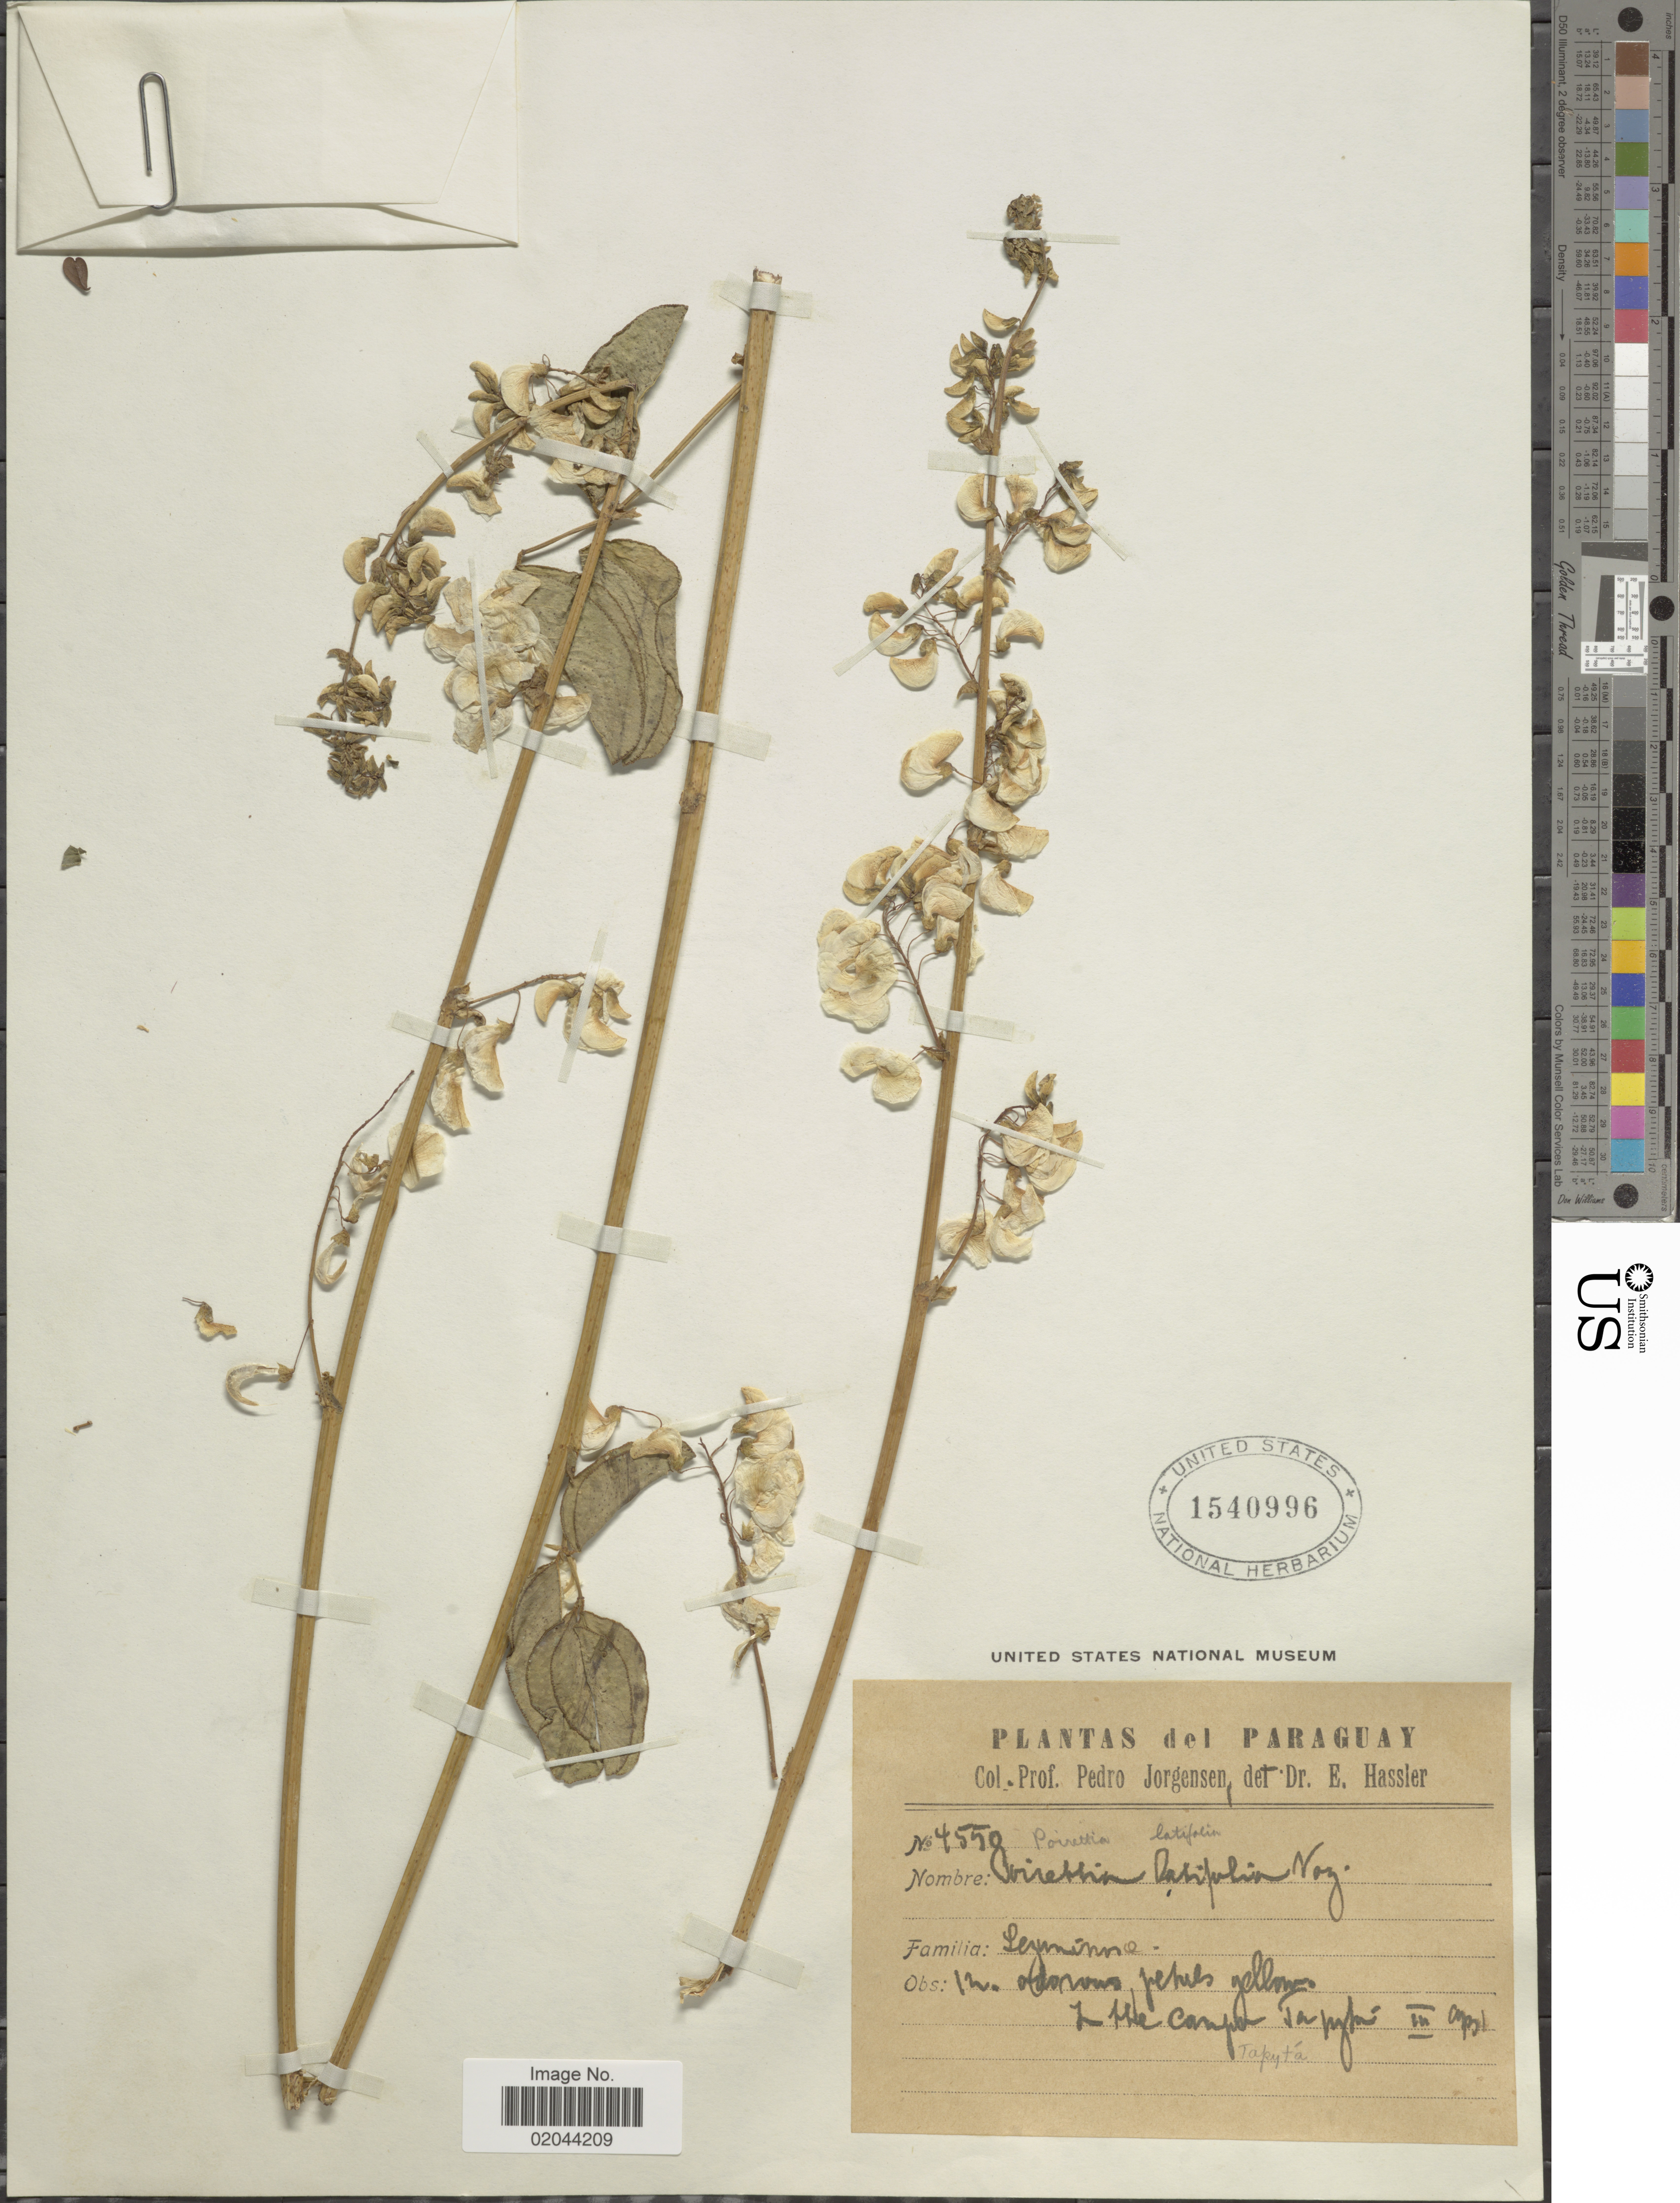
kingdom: Plantae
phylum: Tracheophyta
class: Magnoliopsida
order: Fabales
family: Fabaceae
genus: Poiretia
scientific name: Poiretia latifolia var. latifolia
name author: Vogel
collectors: P. Jörgensen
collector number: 4550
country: Paraguay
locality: In the campo Tapytá.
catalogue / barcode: US 1540996